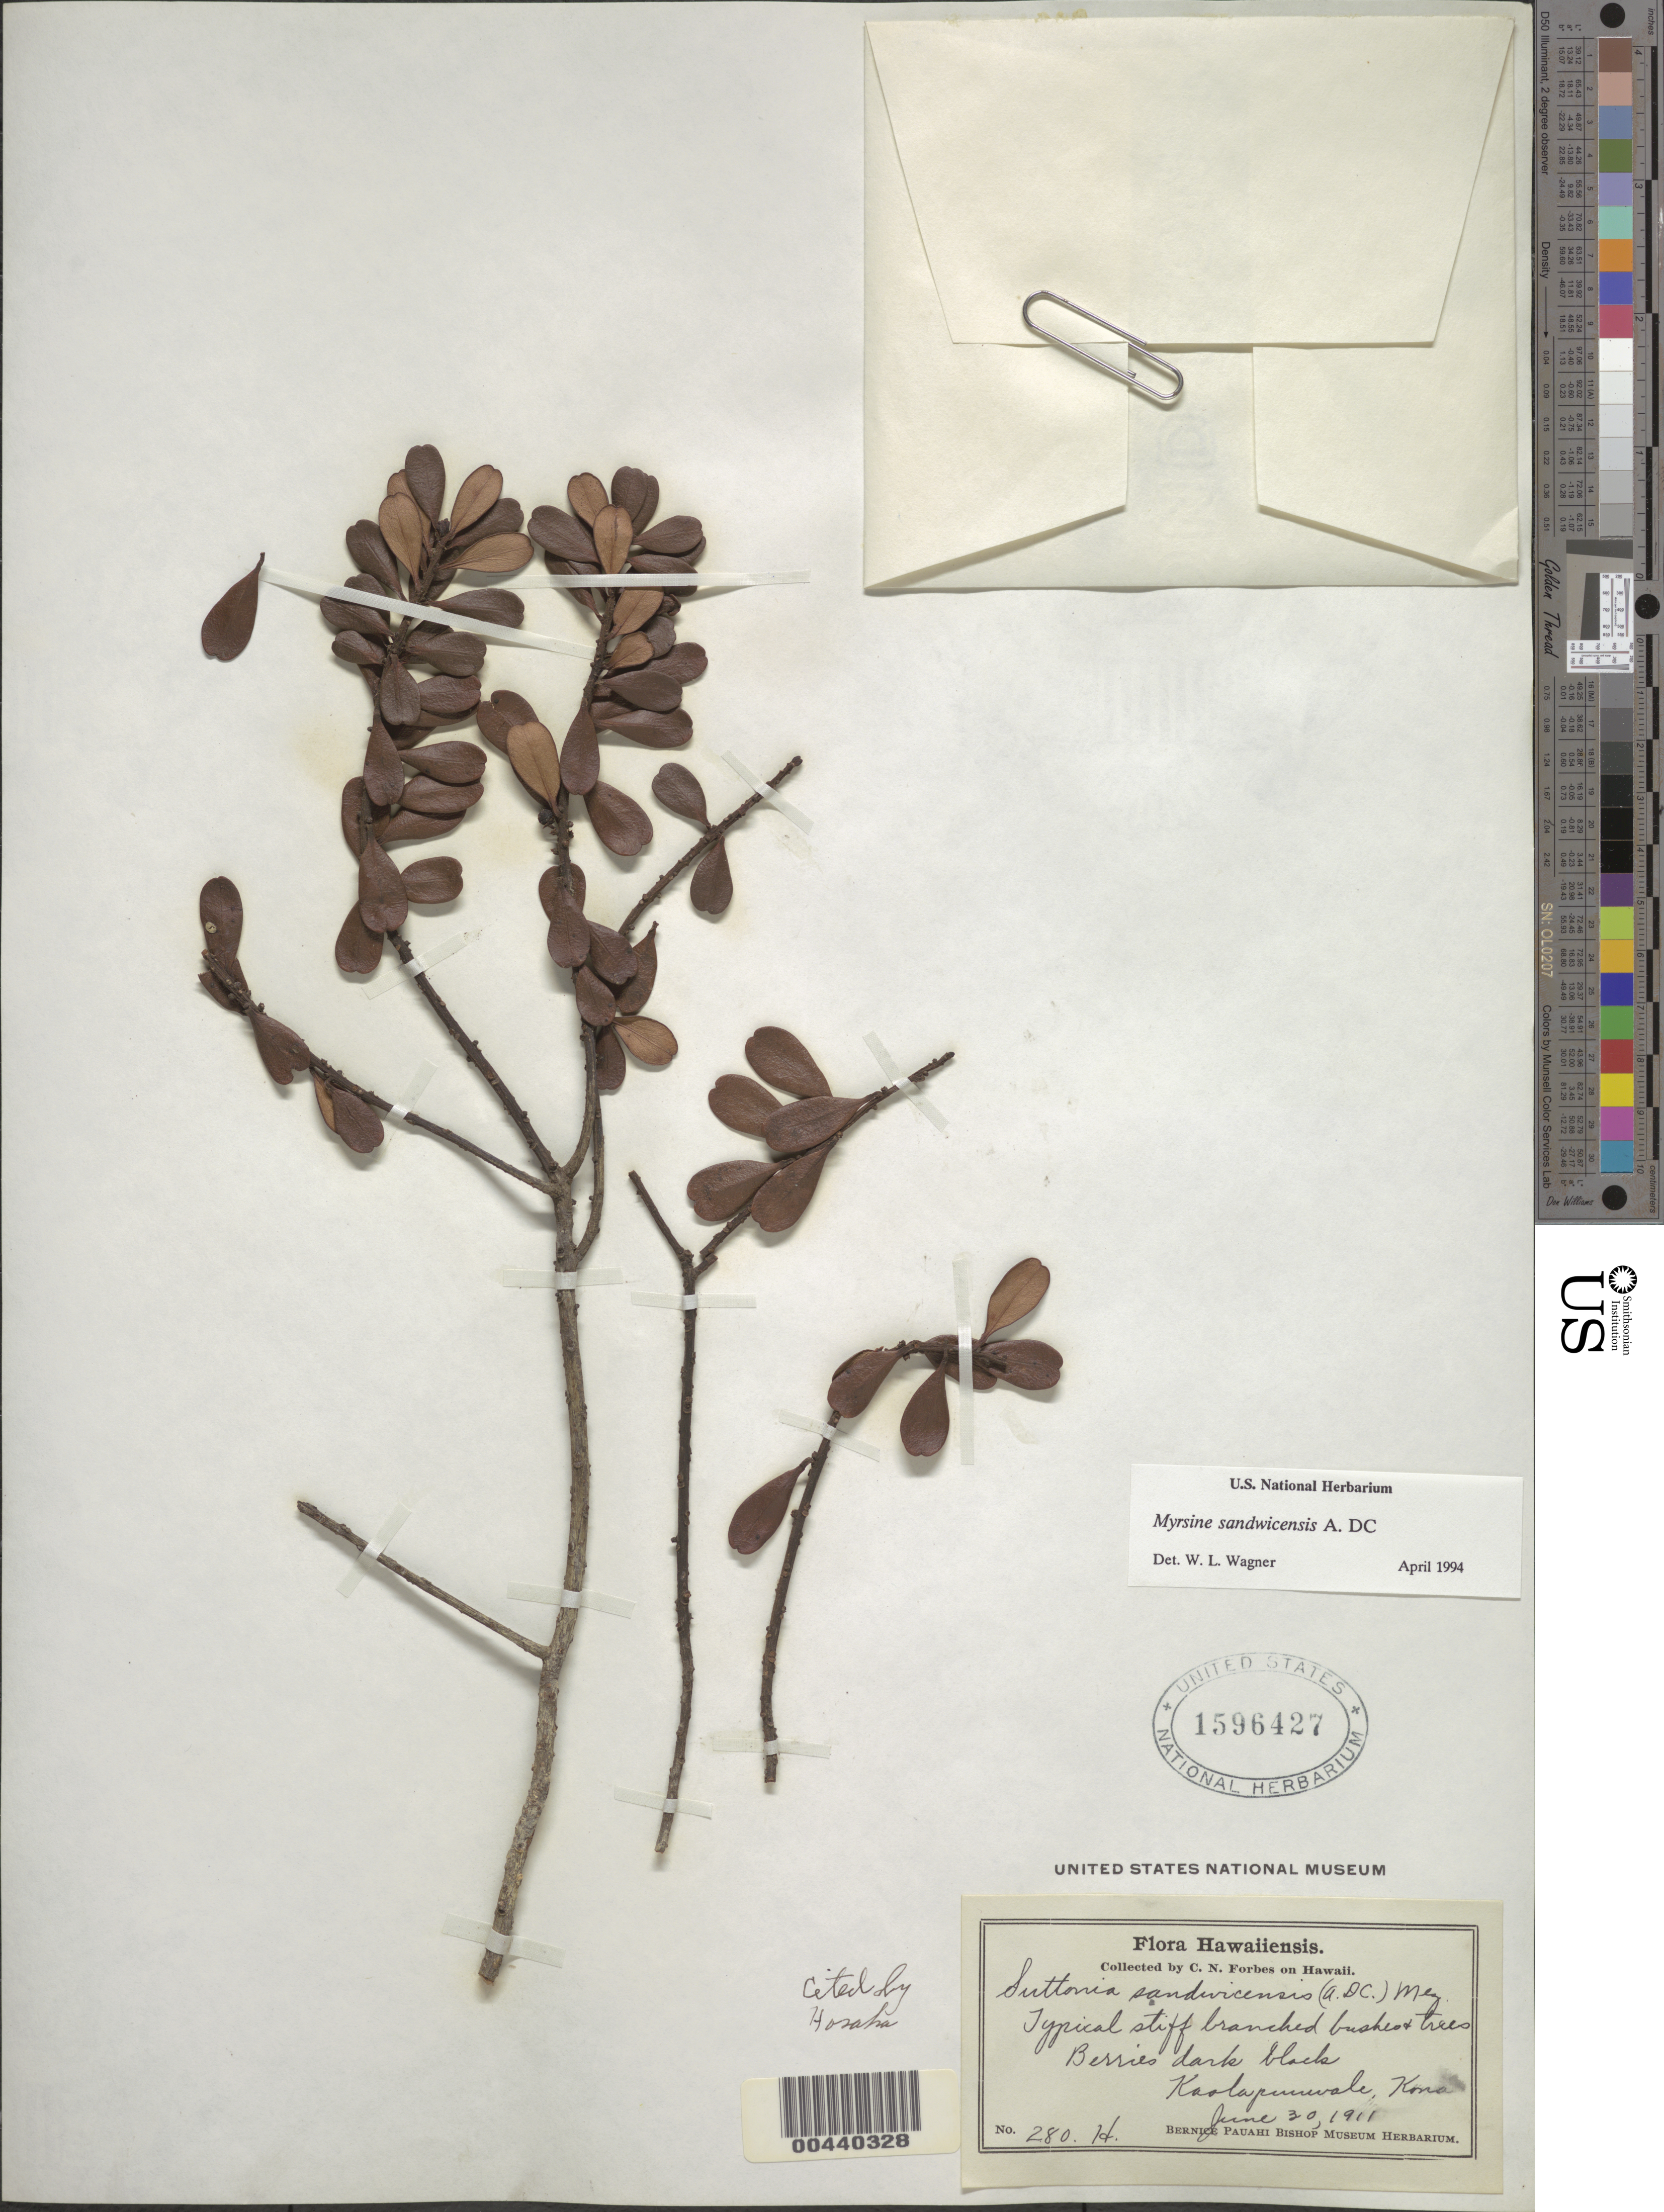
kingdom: Plantae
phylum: Tracheophyta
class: Magnoliopsida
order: Ericales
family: Primulaceae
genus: Myrsine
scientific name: Myrsine sandwicensis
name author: A. DC.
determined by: Wagner, W. L., (BOT), Smithsonian Institution - National Museum of Natural History (UNITED STATES)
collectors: C. N. Forbes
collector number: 280.H.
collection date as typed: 30 Jun 1911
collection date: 1911-06-30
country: United States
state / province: Hawaii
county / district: Hawaii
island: Hawaii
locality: Kealapuali (Kaolapuuwale) , Kona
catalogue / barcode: US 1596427